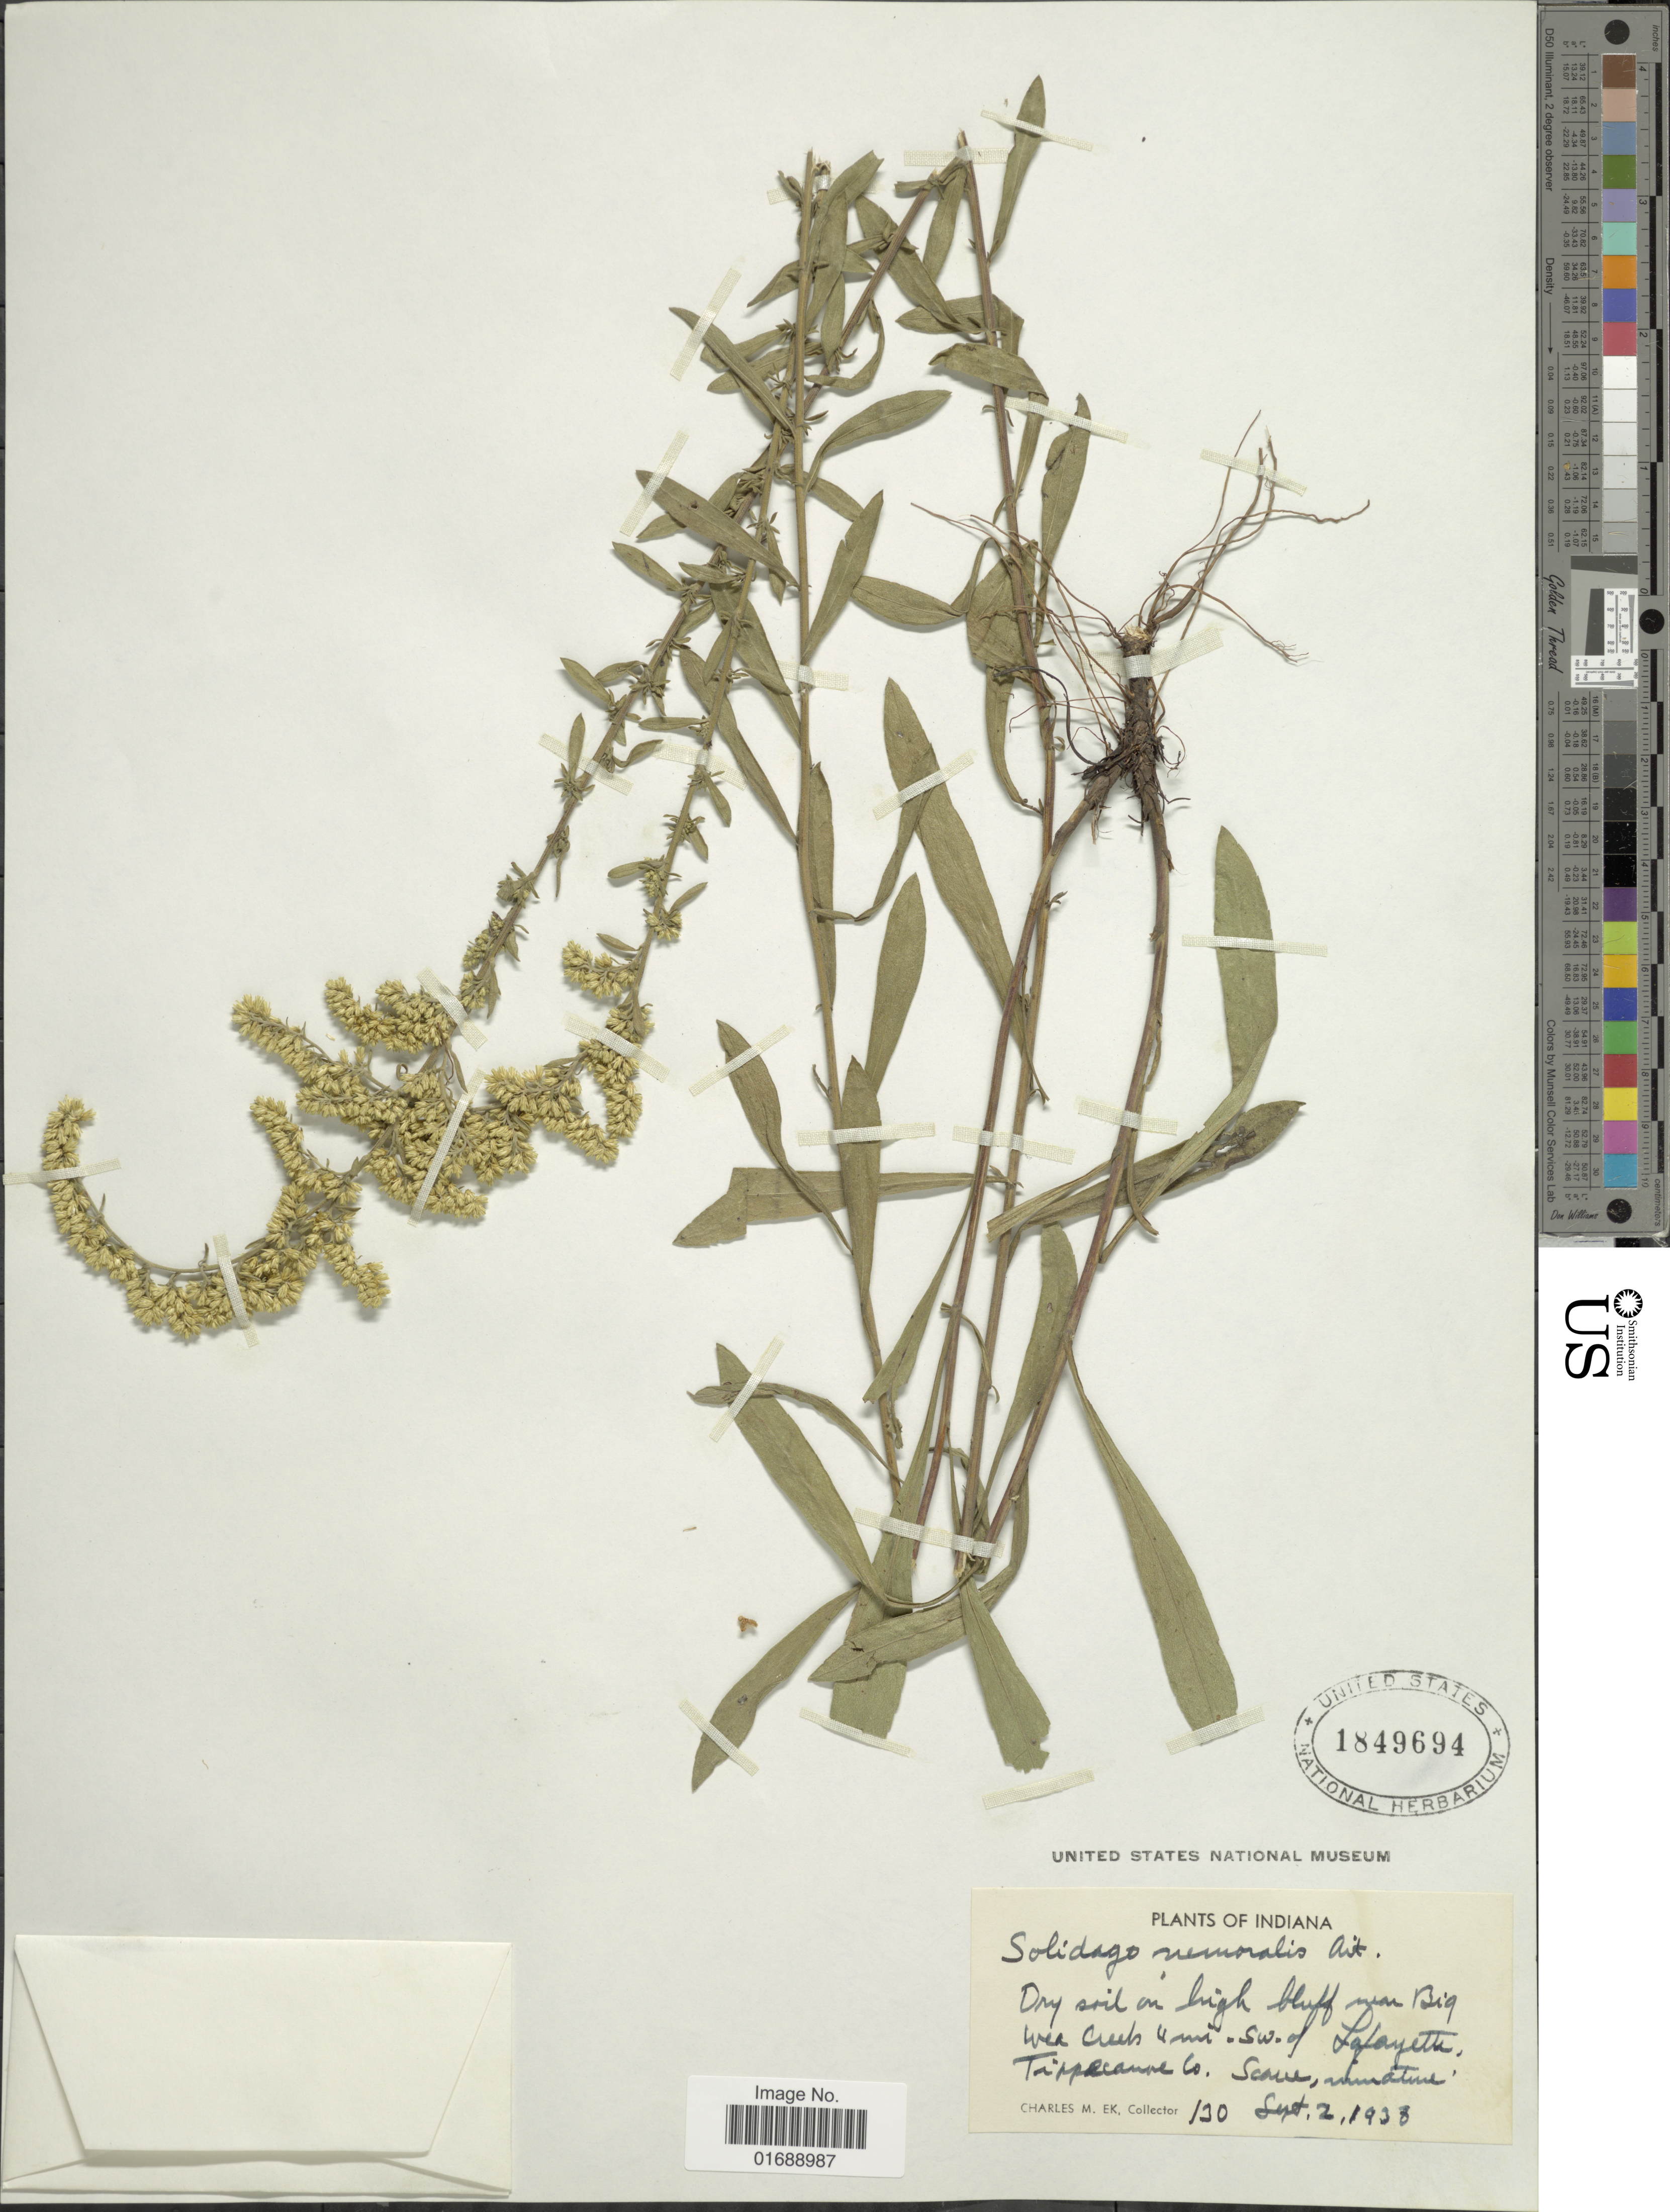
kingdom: Plantae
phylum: Tracheophyta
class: Magnoliopsida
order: Asterales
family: Asteraceae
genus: Solidago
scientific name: Solidago nemoralis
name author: Aiton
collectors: C. Ek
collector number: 130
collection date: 1938-09-02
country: United States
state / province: Indiana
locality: Dry soil in high bluff near Big Wea Creek 4 mi - s.w. of Lafayette, Tippecanoe Co.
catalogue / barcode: US 1849694